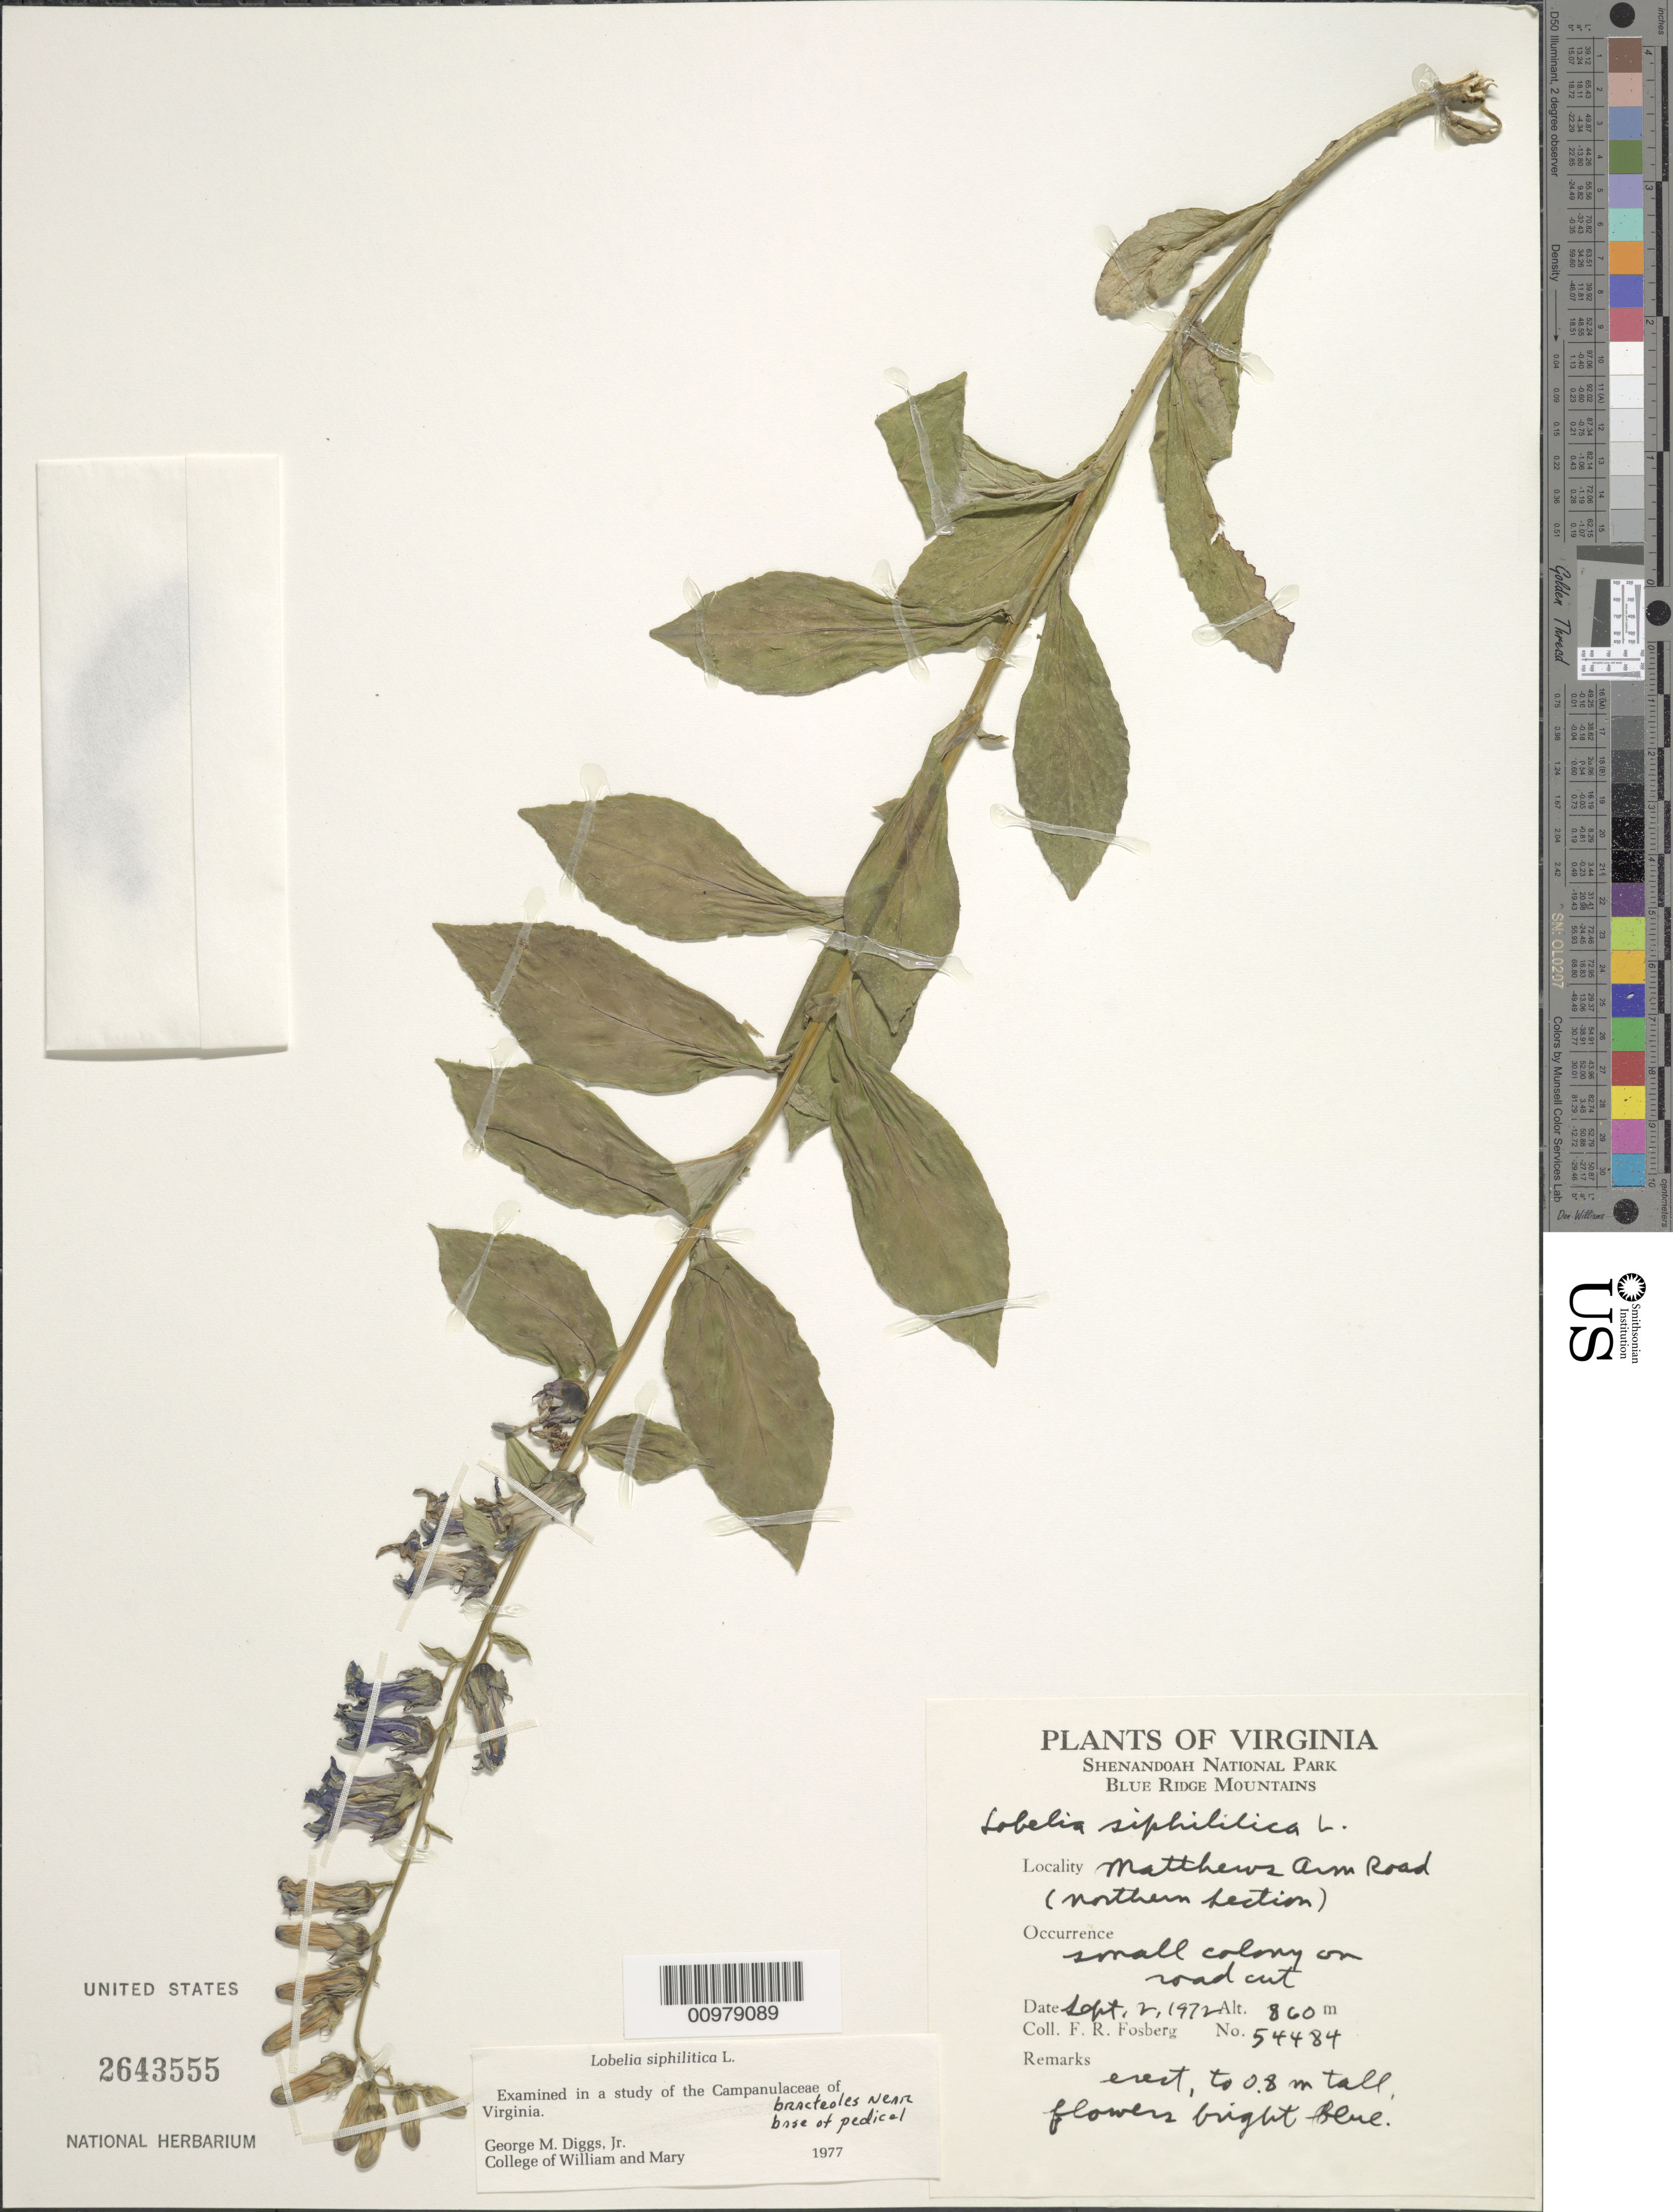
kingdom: Plantae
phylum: Tracheophyta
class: Magnoliopsida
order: Asterales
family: Campanulaceae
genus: Lobelia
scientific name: Lobelia siphilitica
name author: L.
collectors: F. R. Fosberg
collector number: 54484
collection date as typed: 02 Sep 1972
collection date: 1972-09-02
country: United States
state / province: Virginia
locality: Matthew Arm Road (Northern Section)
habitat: small colony on road cut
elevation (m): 262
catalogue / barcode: US 2643555